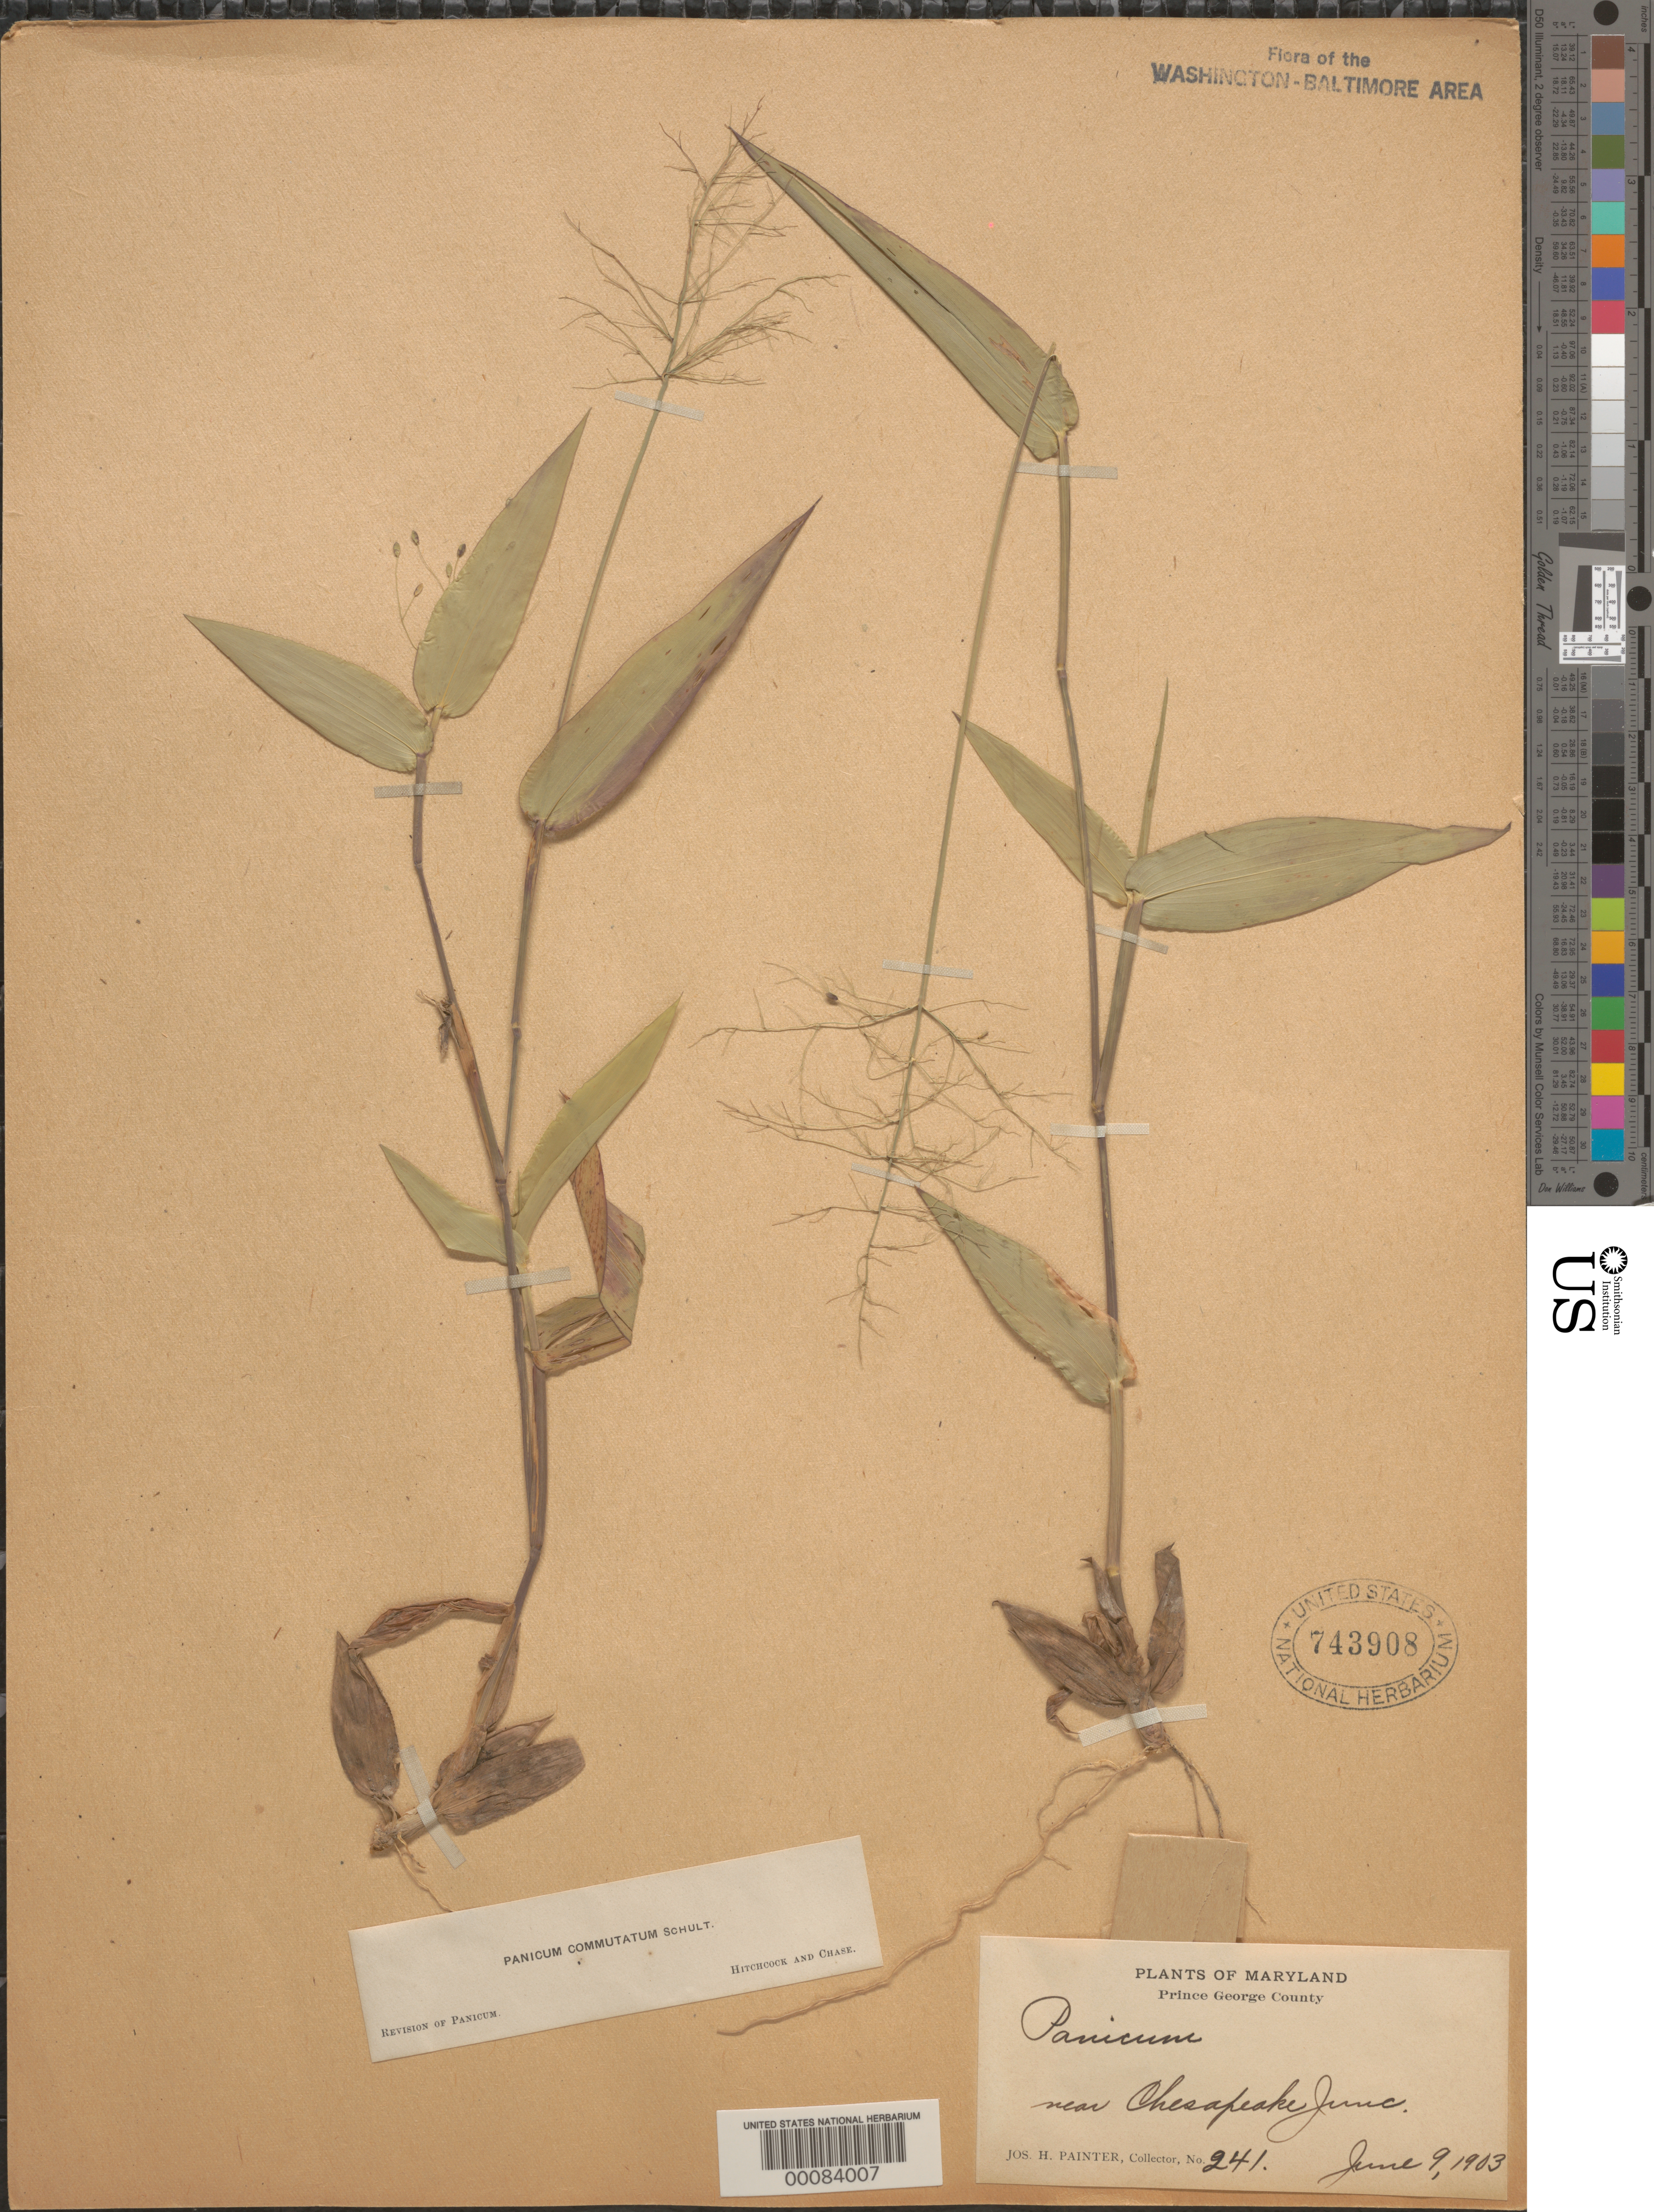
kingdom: Plantae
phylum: Tracheophyta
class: Liliopsida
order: Poales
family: Poaceae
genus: Dichanthelium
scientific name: Dichanthelium commutatum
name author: (Schult.) Gould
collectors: J. H. Painter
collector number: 241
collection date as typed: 09 Jun 1903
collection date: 1903-06-09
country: United States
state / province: Maryland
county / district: Prince George's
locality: Near Chesapeake Junction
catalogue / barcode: US 743908